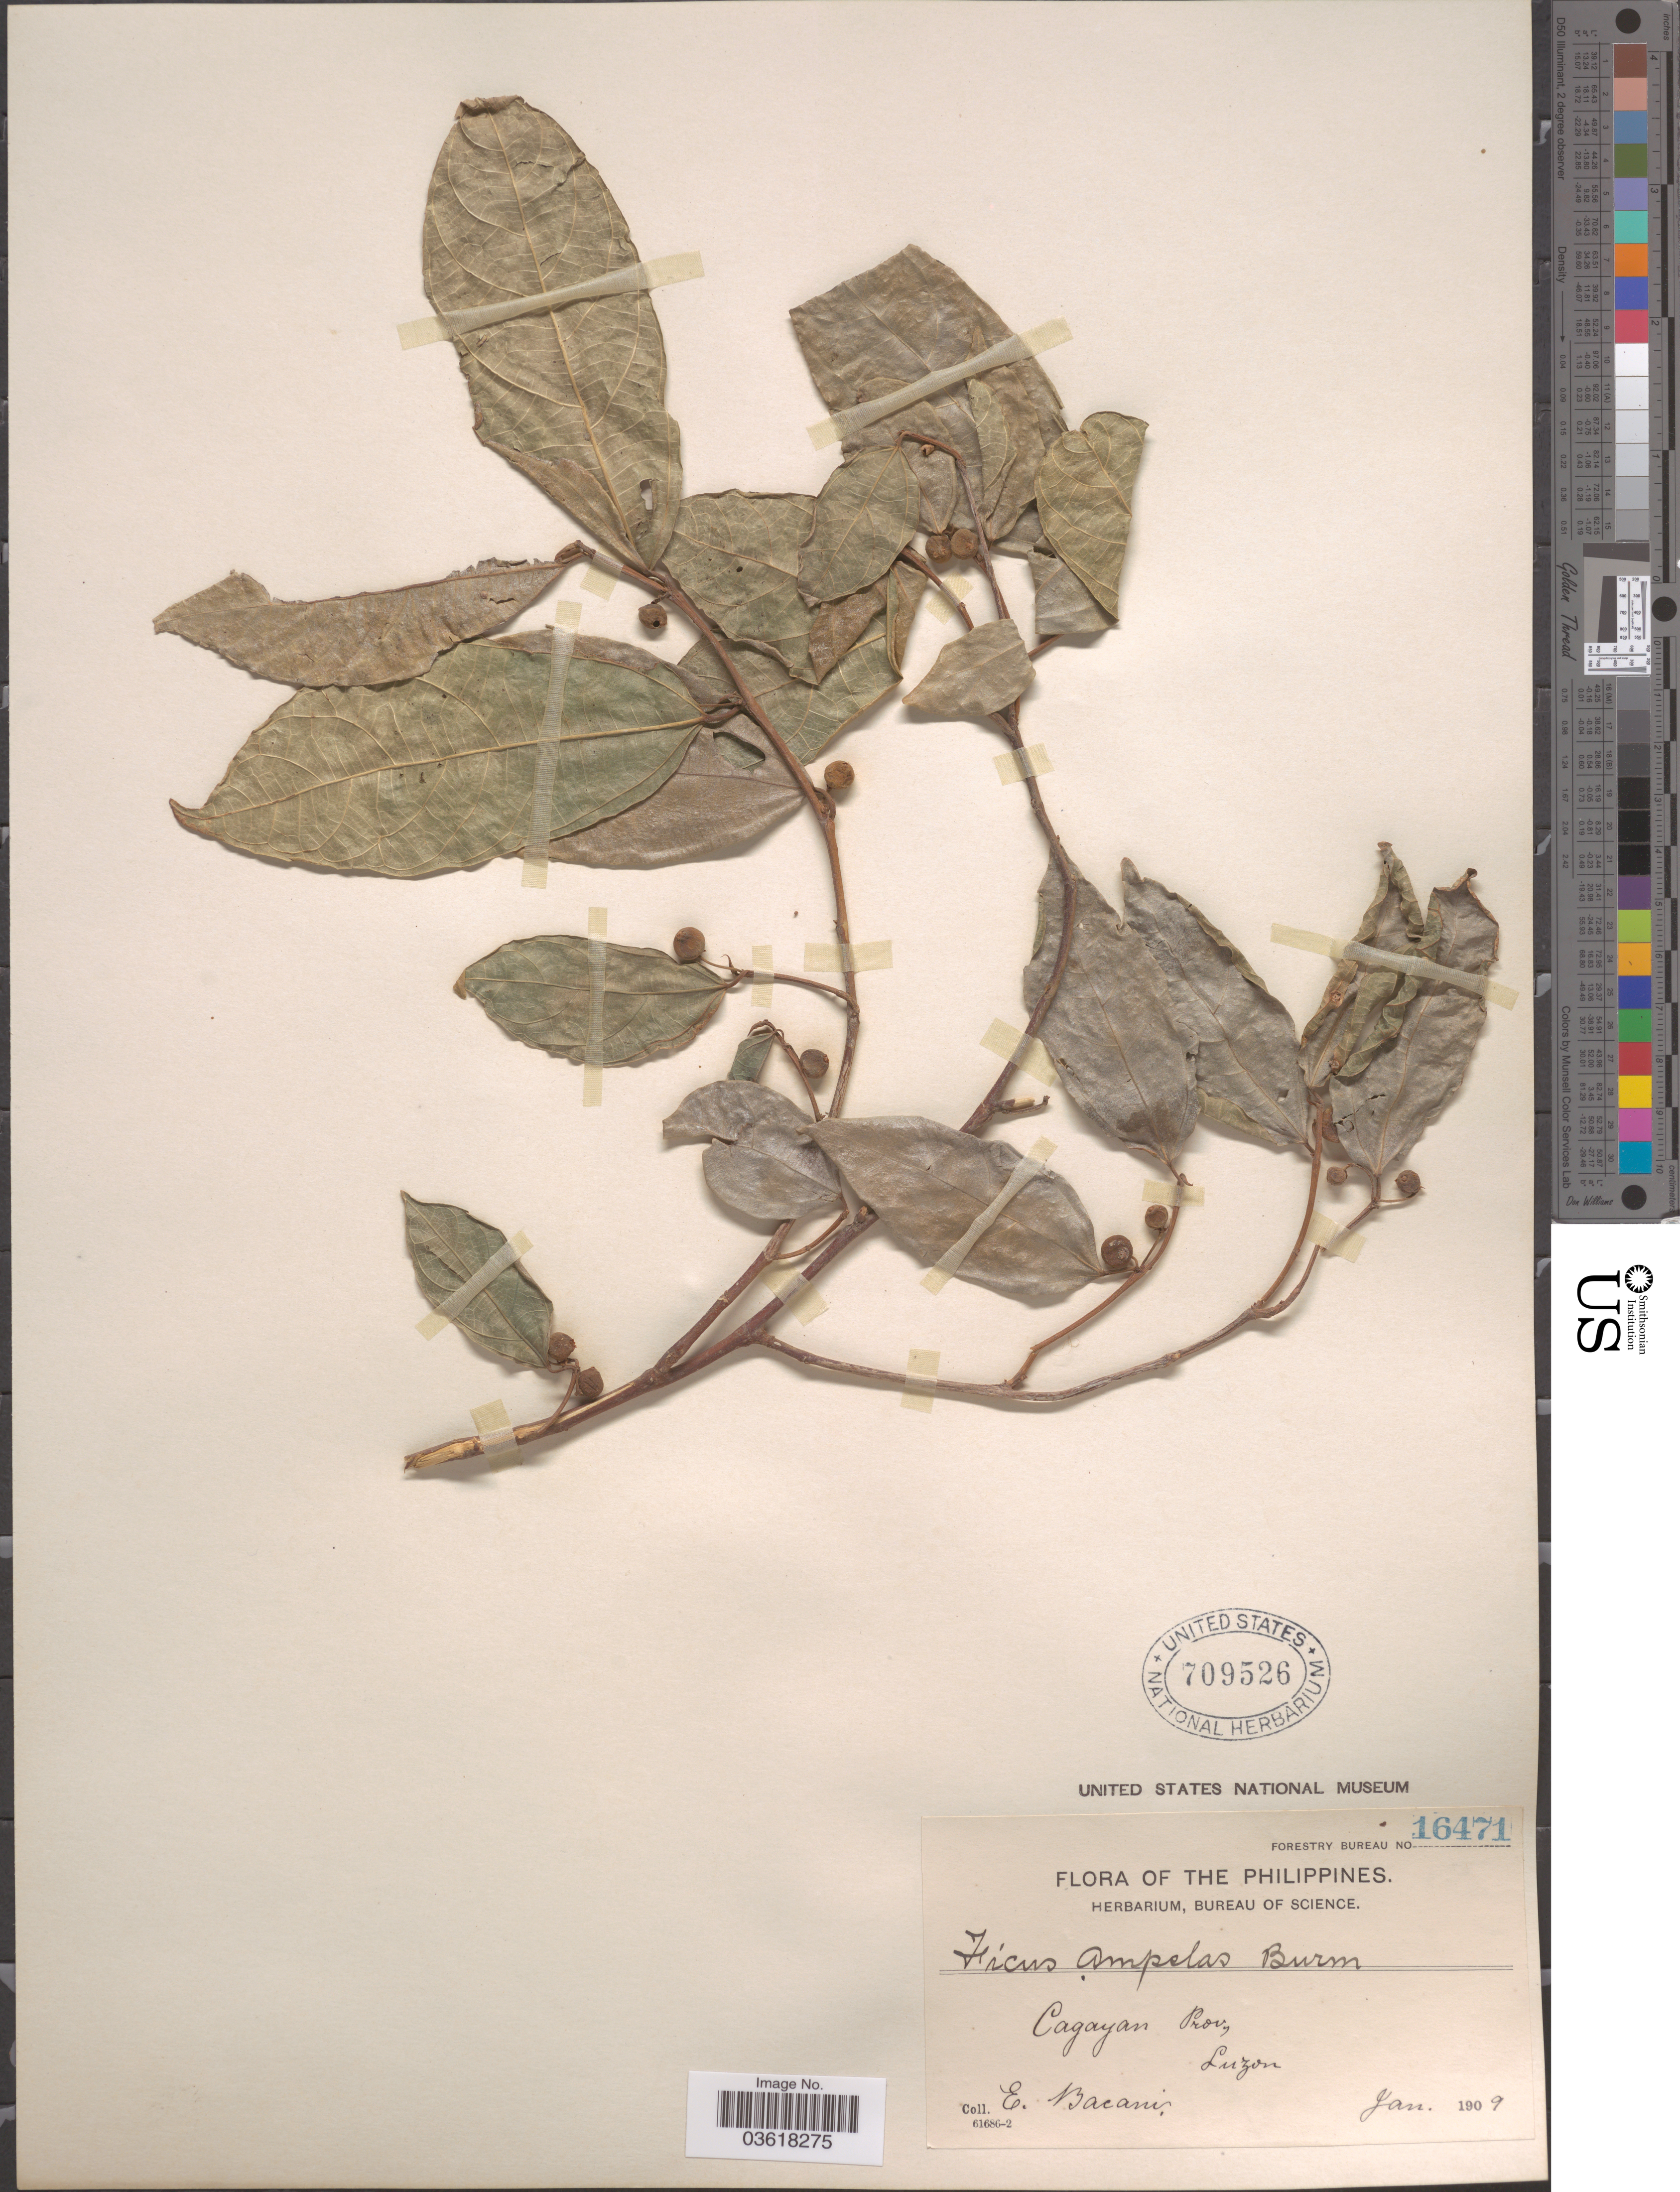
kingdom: Plantae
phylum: Tracheophyta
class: Magnoliopsida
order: Rosales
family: Moraceae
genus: Ficus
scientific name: Ficus ampelos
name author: Burm. f.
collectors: E. Bacani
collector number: Forestry Bureau 16471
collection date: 1909-01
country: Philippines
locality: Cagayan Prov., Luzon.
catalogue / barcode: US 709526